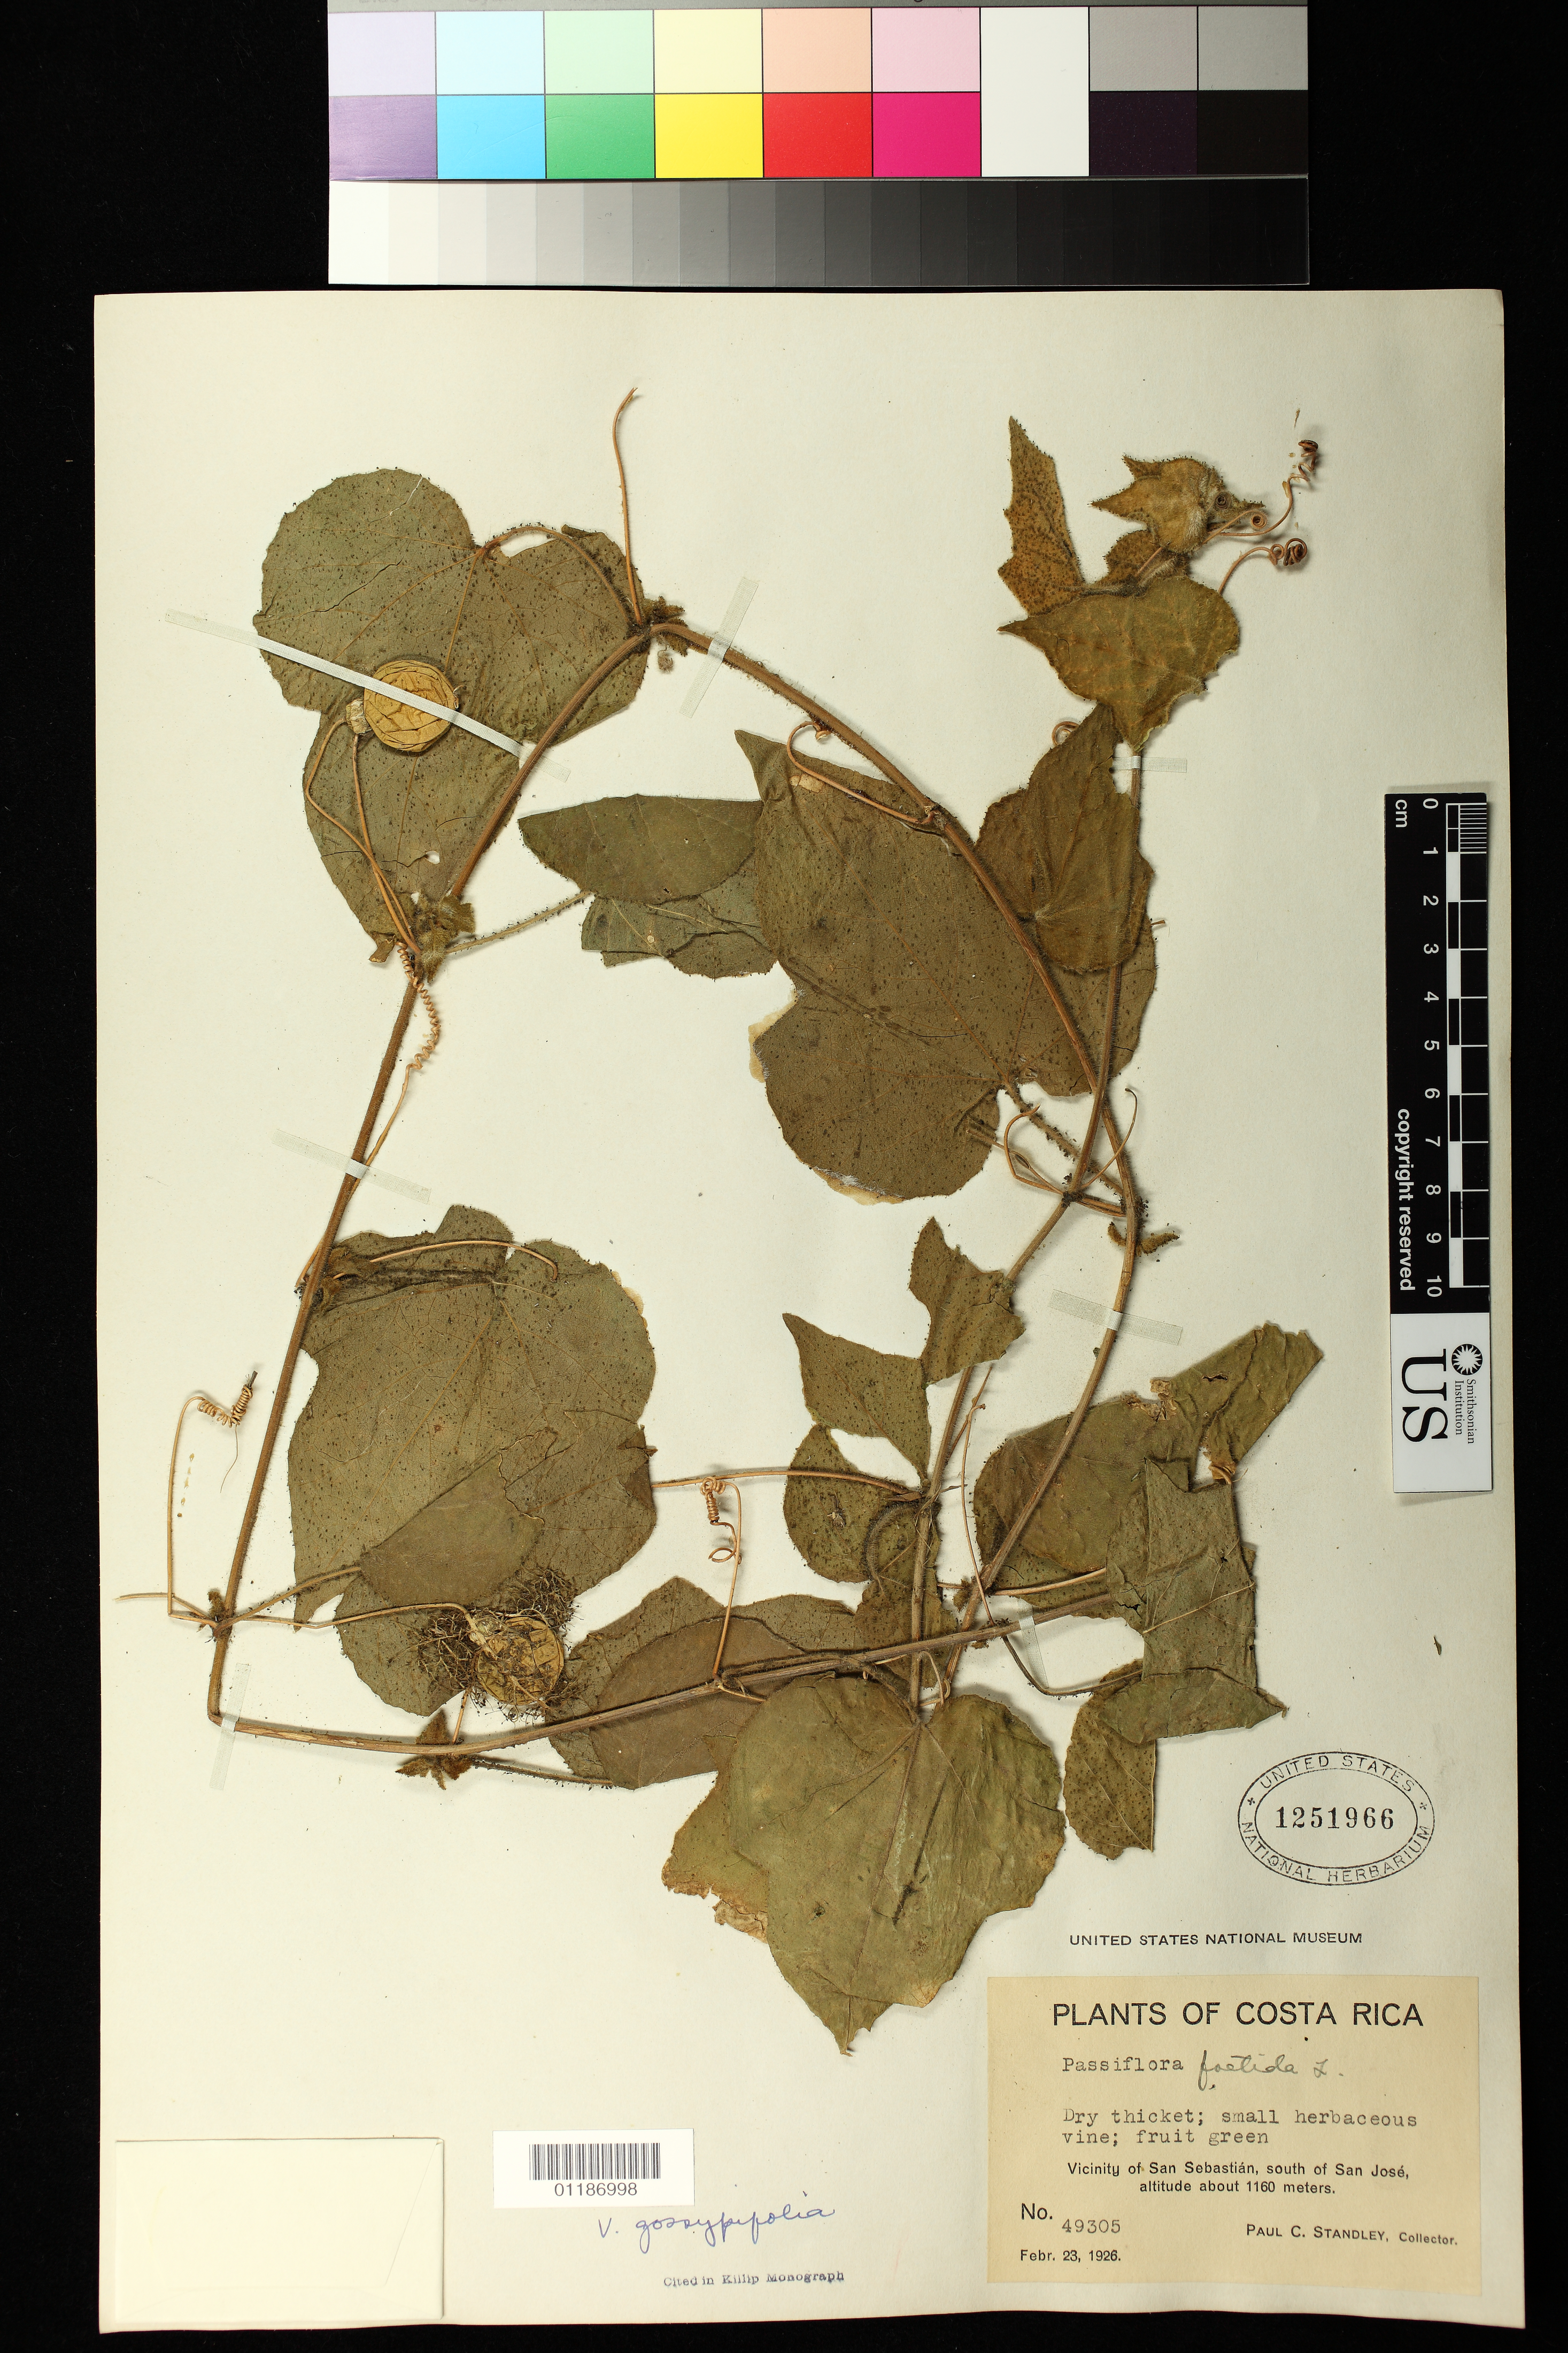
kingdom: Plantae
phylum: Tracheophyta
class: Magnoliopsida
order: Malpighiales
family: Passifloraceae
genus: Passiflora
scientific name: Passiflora foetida var. gossypiifolia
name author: (Desv.) Mast.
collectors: P. C. Standley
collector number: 49305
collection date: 1926-02-23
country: Costa Rica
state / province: San José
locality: Dry thicket, vicinity of San Sebastion, S of San Jose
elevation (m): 1600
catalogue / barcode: US 1251966